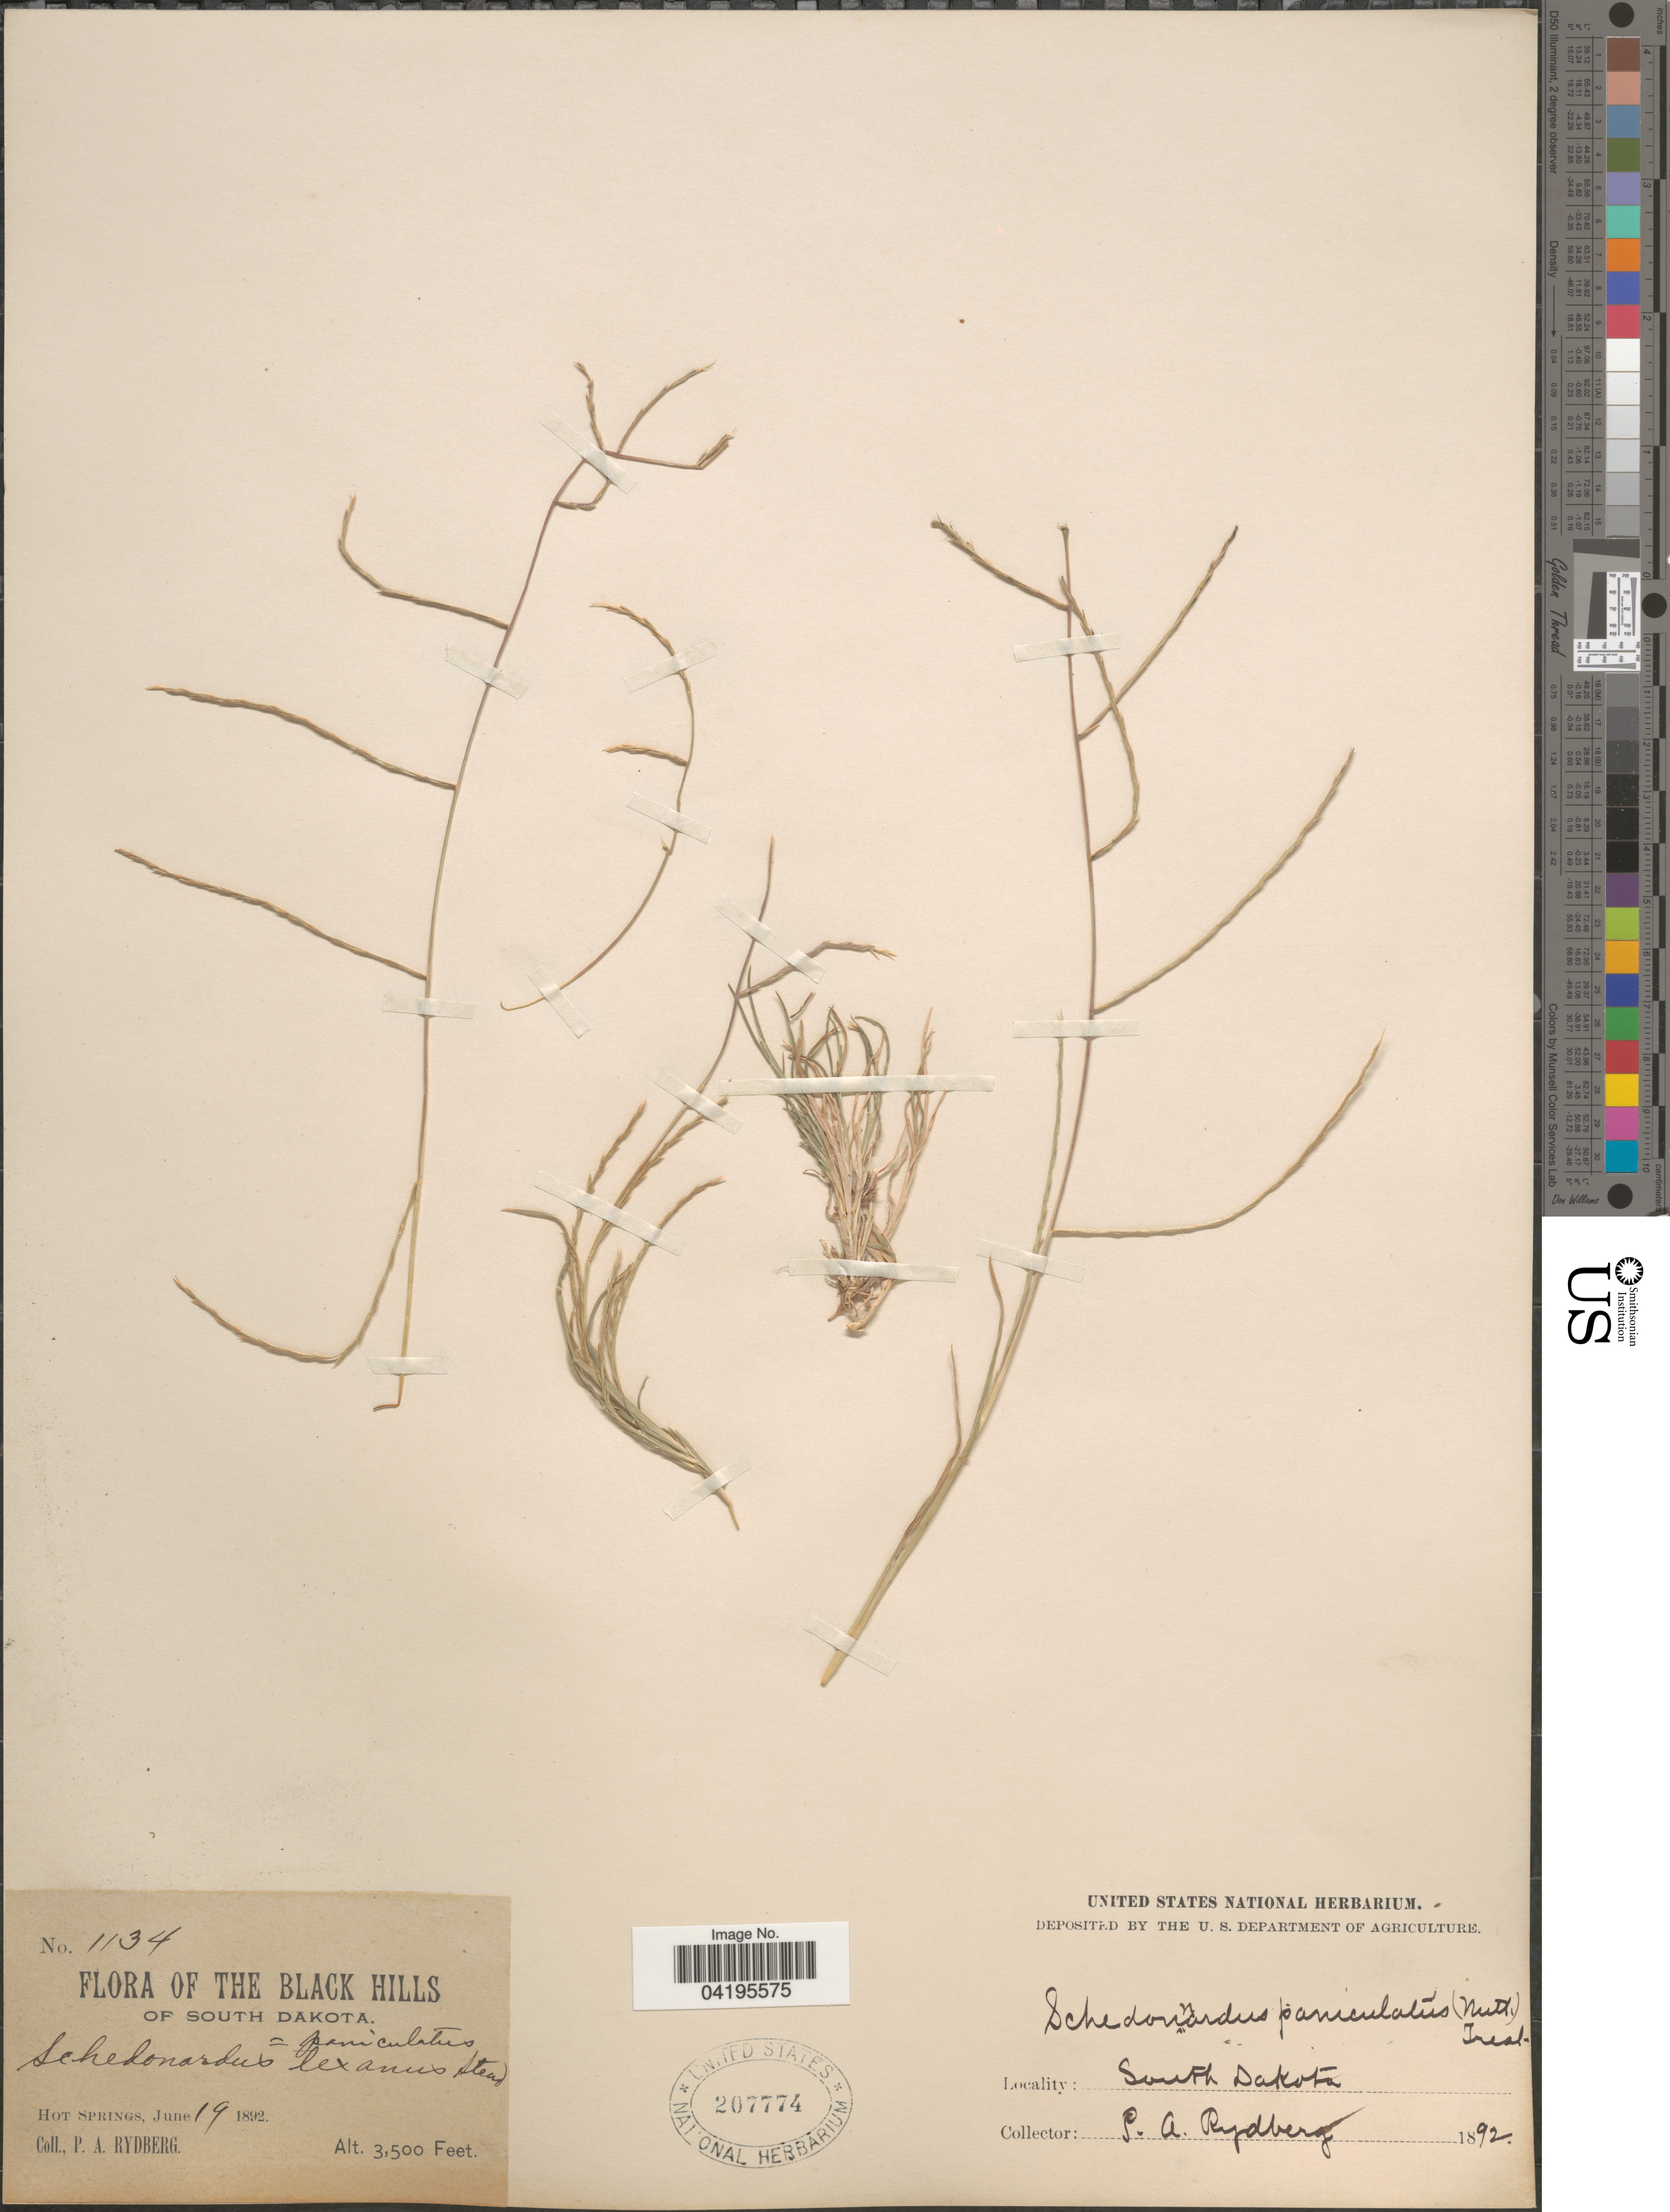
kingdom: Plantae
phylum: Tracheophyta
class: Liliopsida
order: Poales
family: Poaceae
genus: Muhlenbergia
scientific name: Muhlenbergia paniculata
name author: (Nutt.) Columbus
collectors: P. A. Rydberg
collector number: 1134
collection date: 1892-06-19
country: United States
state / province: South Dakota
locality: The Black Hills. Hot Springs.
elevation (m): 1067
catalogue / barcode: US 207774